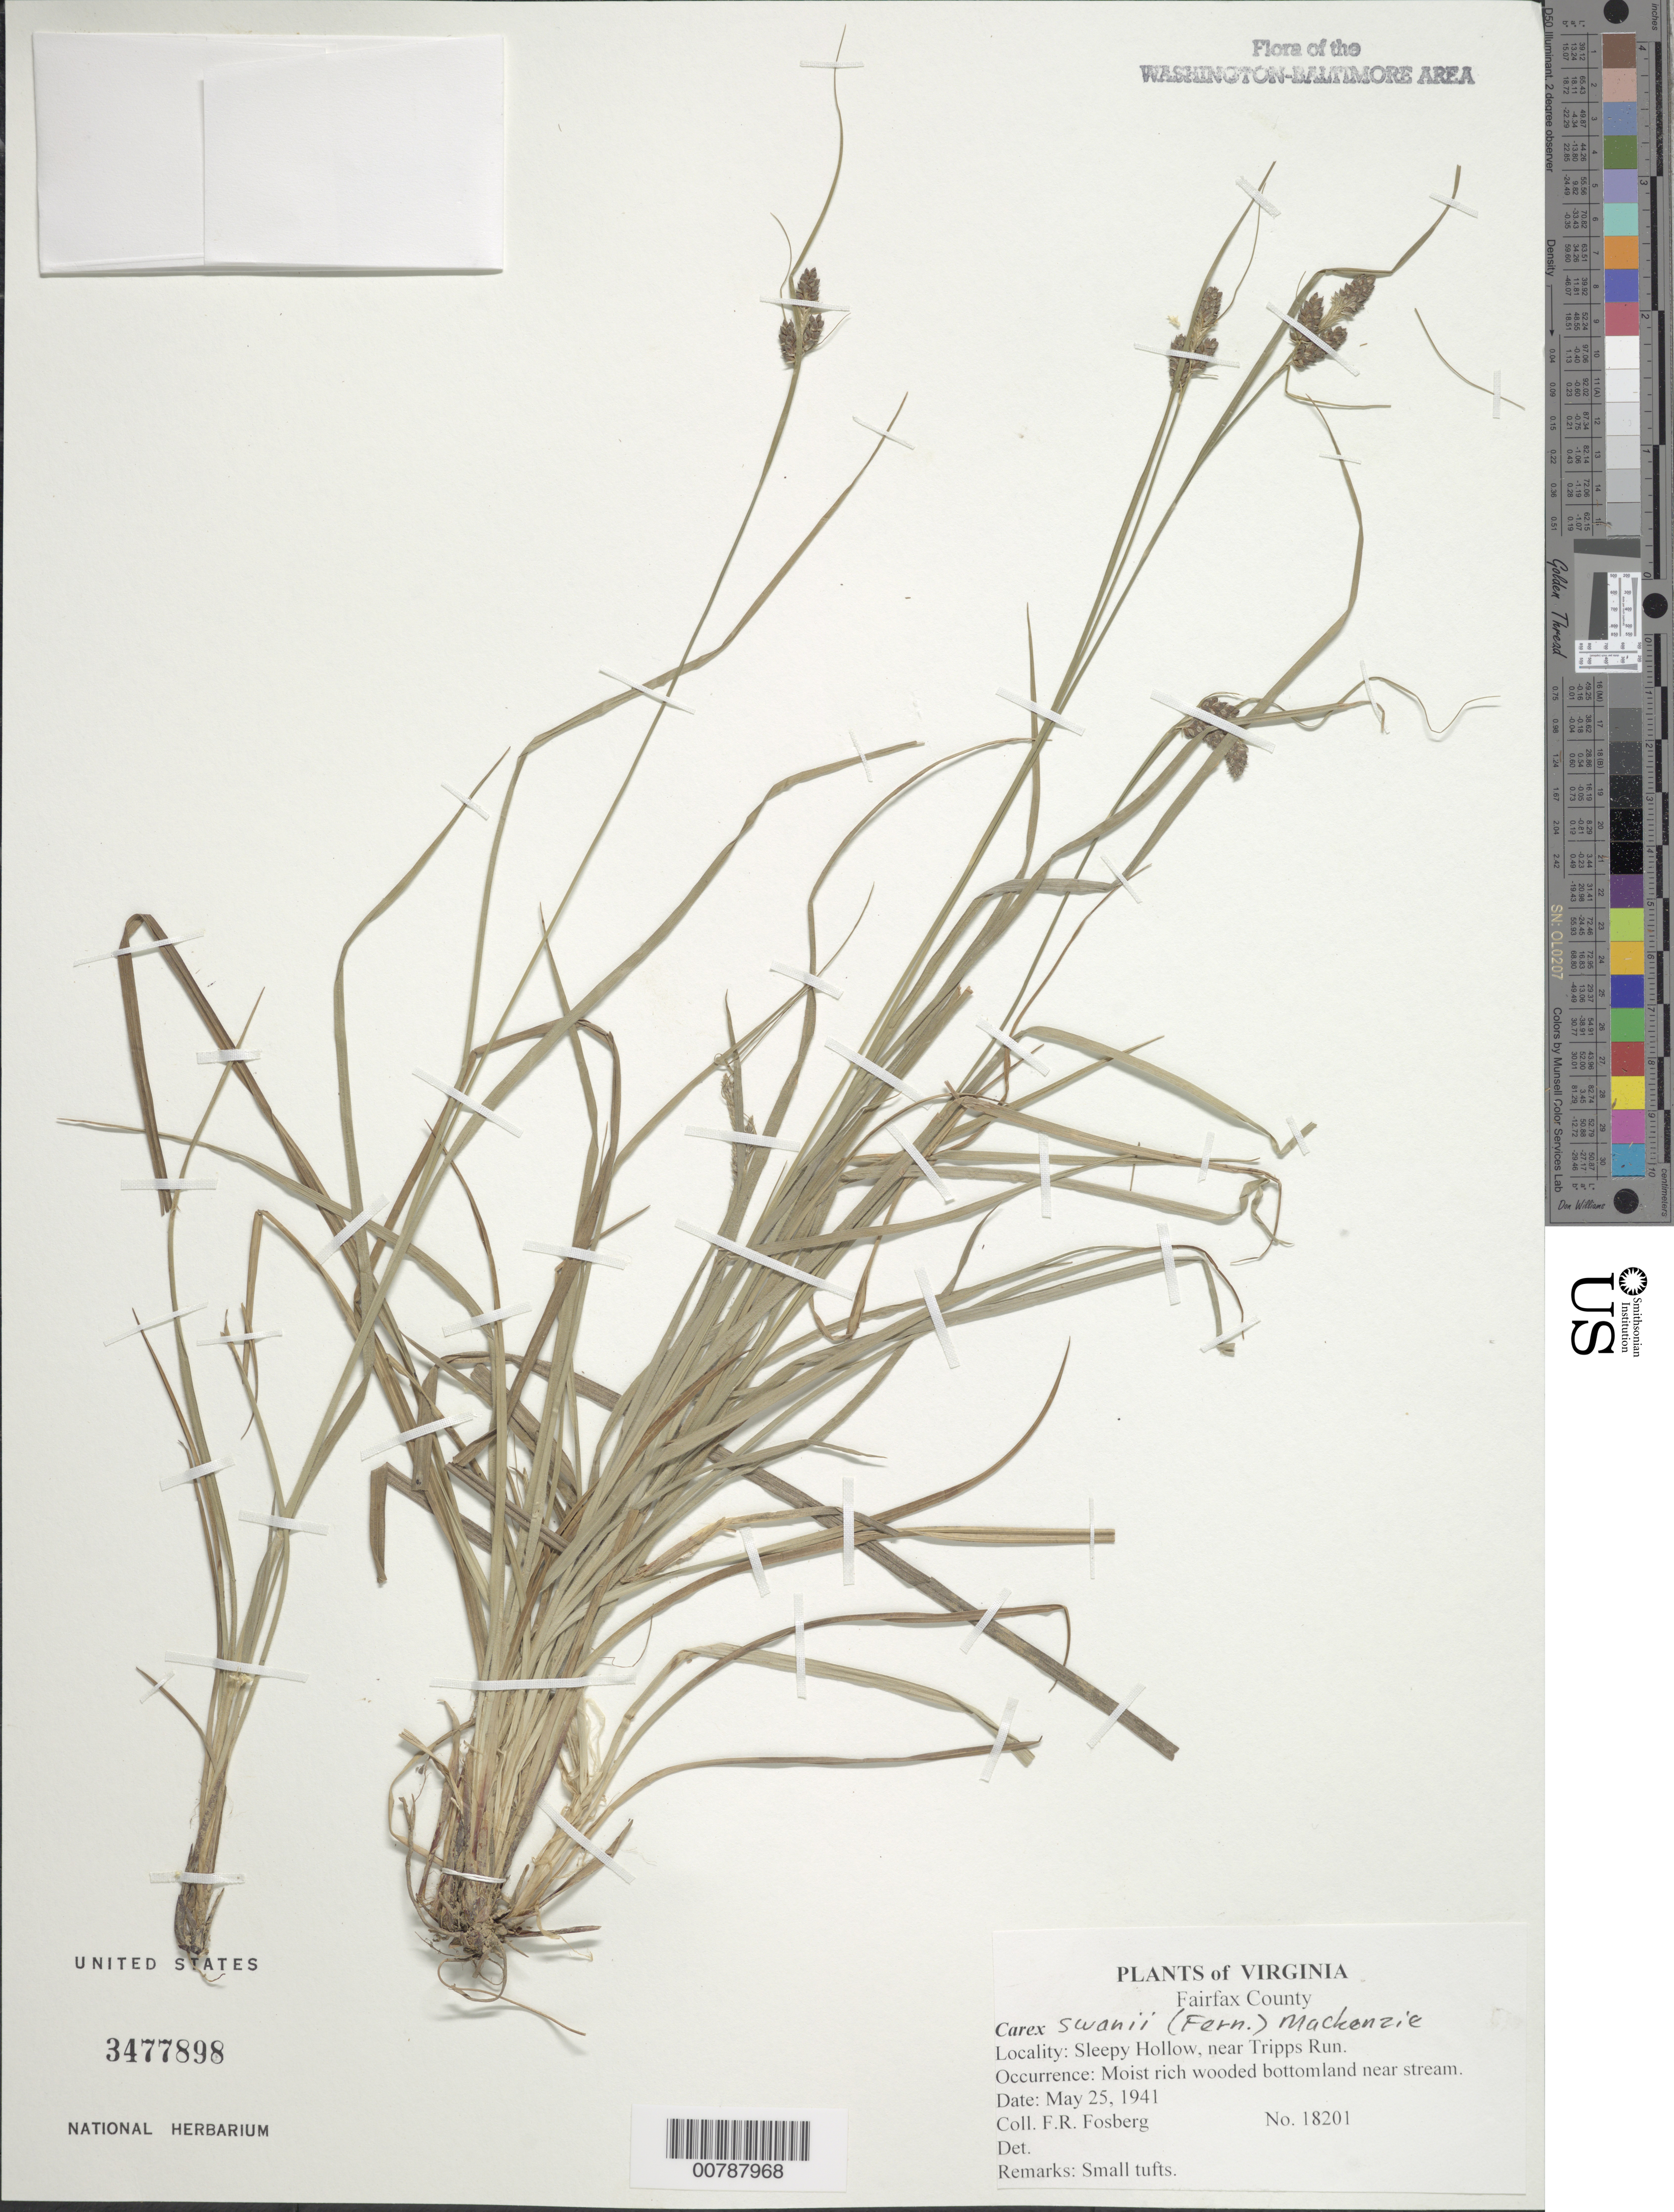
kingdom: Plantae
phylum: Tracheophyta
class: Liliopsida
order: Poales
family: Cyperaceae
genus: Carex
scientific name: Carex swanii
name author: (Fernald) Mack.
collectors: F. R. Fosberg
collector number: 18201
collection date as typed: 25 May 1941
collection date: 1941-05-25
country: United States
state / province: Virginia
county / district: Fairfax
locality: Sleepy Hollow, near Tripps Run.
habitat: Moist rich wooded bottomland near stream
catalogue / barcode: US 3477898